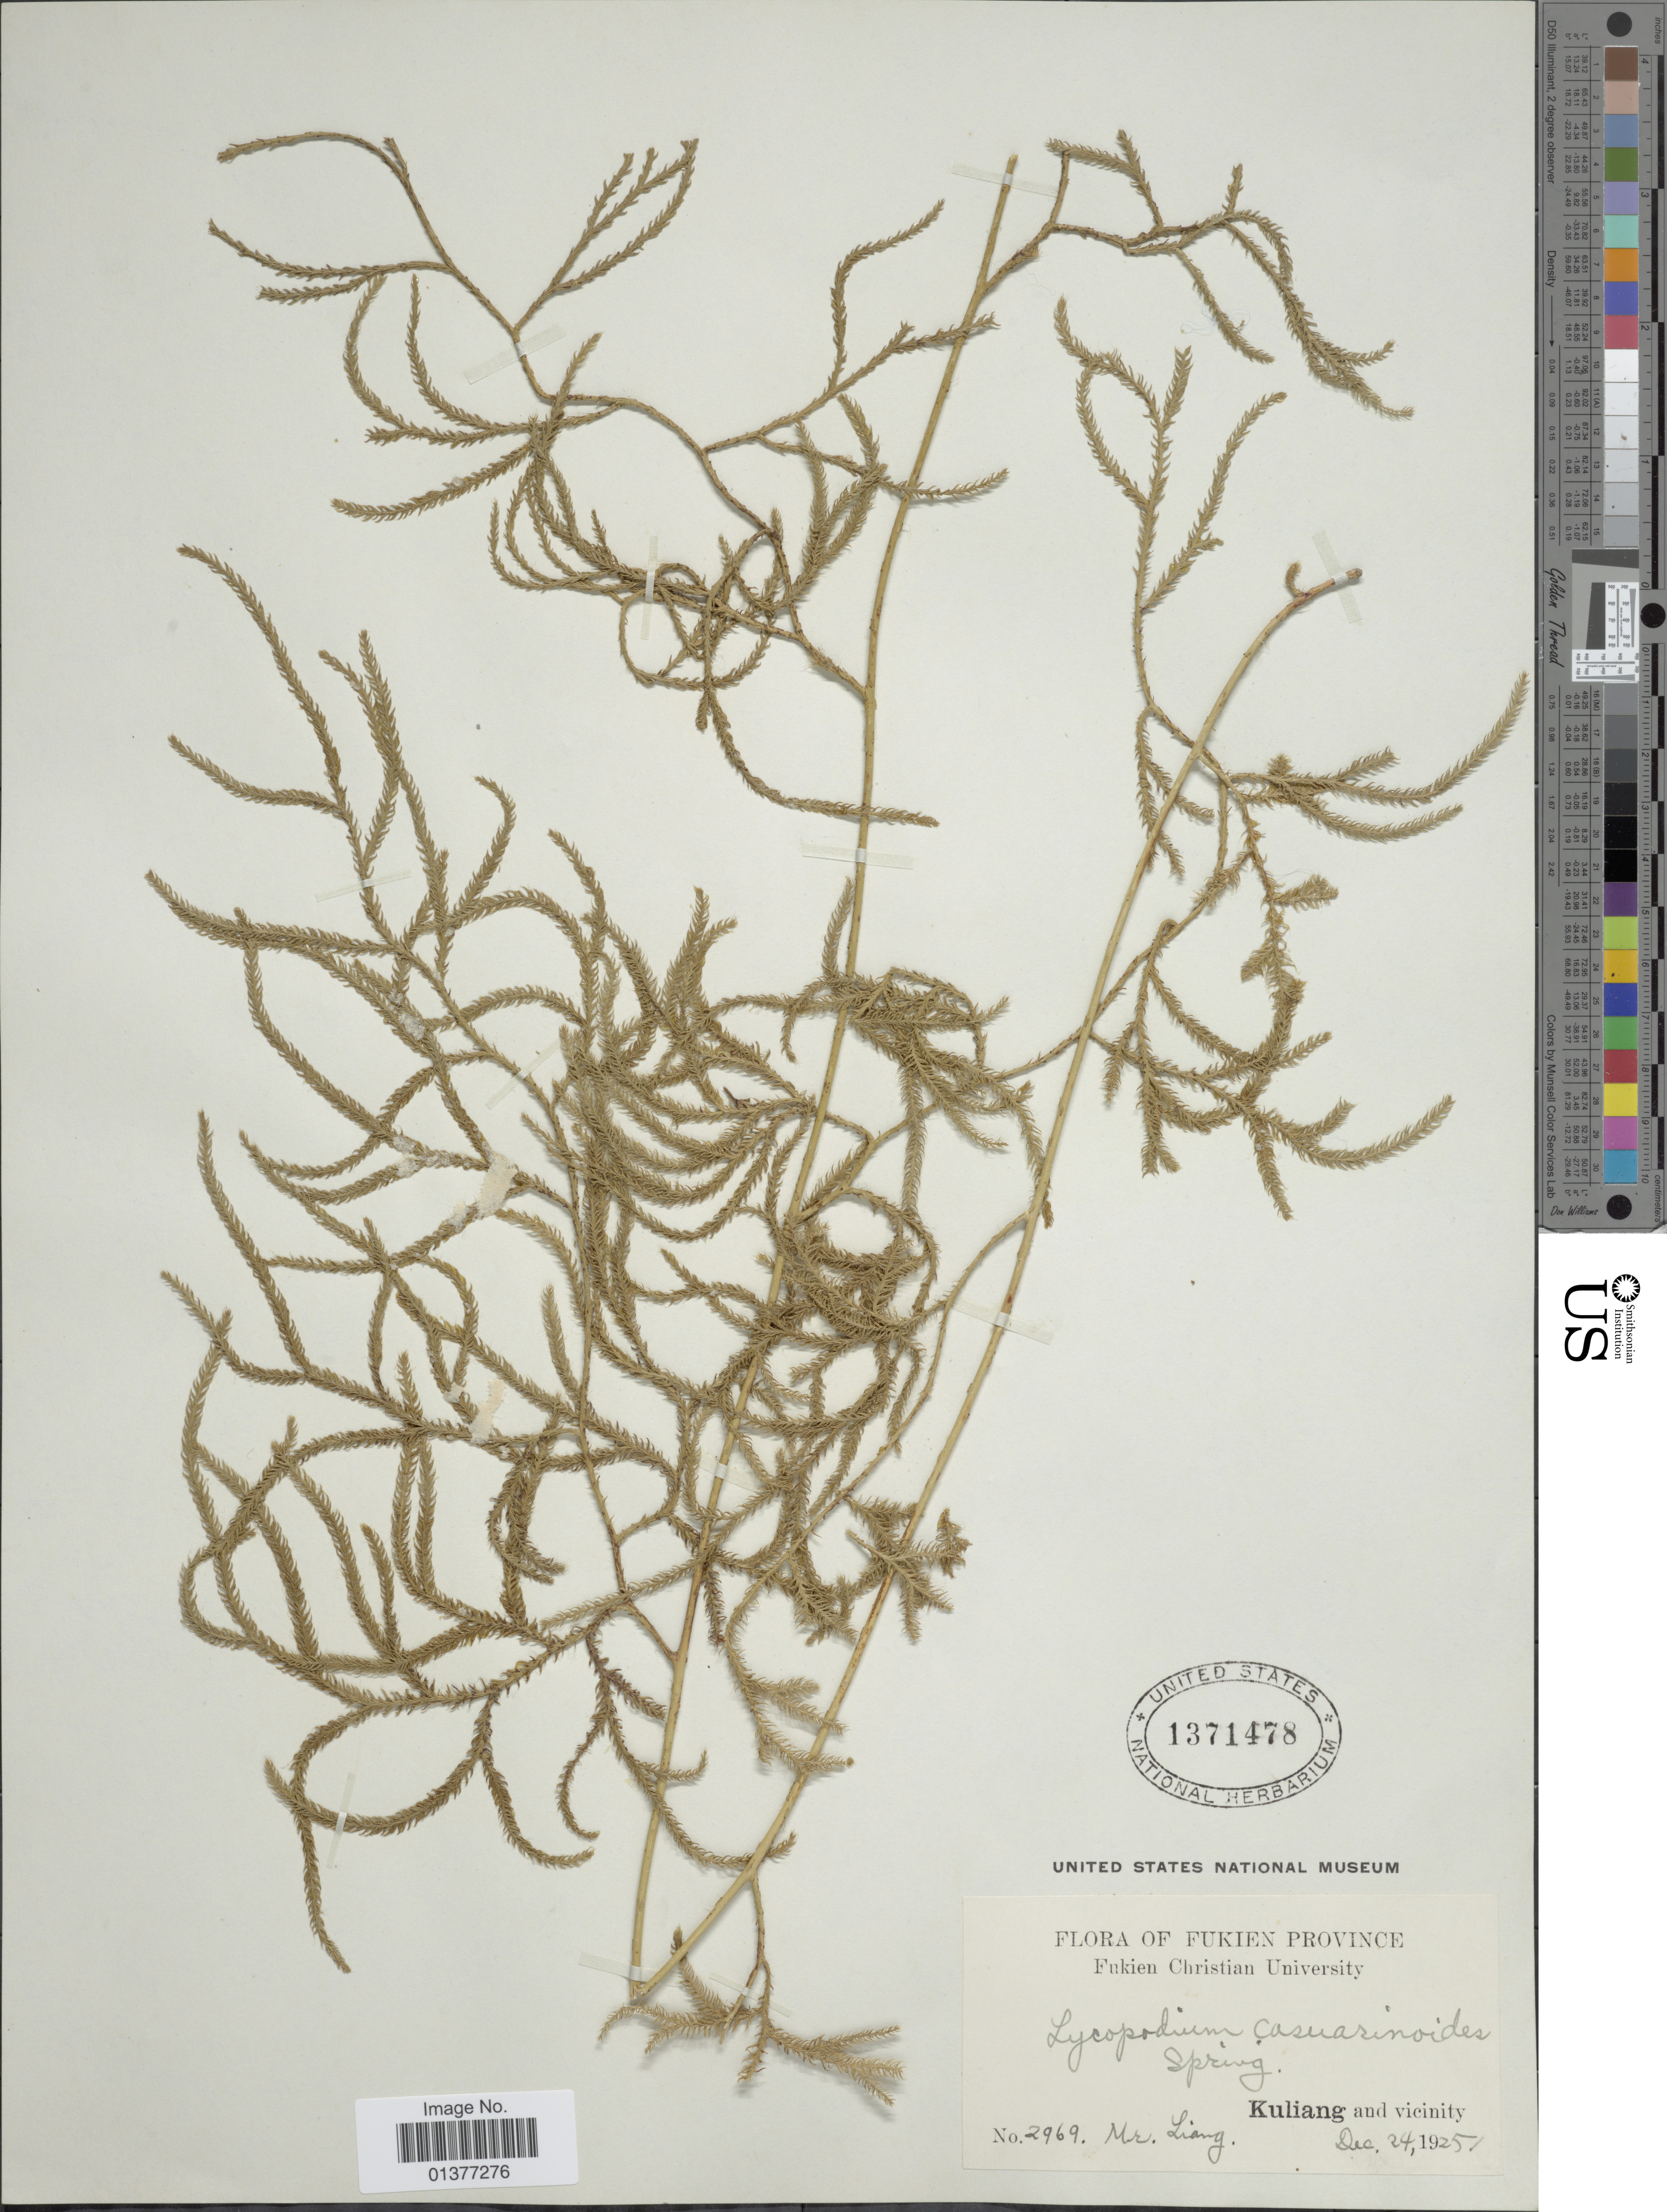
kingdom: Plantae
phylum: Tracheophyta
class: Lycopodiopsida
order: Lycopodiales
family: Lycopodiaceae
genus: Lycopodiastrum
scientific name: Lycopodiastrum casuarinoides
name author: (Spring) Holub ex R.D. Dixit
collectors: -. Liang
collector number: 2969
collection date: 1925-12-24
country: China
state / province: Fujian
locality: Fukien province,Kuliang and vicinity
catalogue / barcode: US 1371478